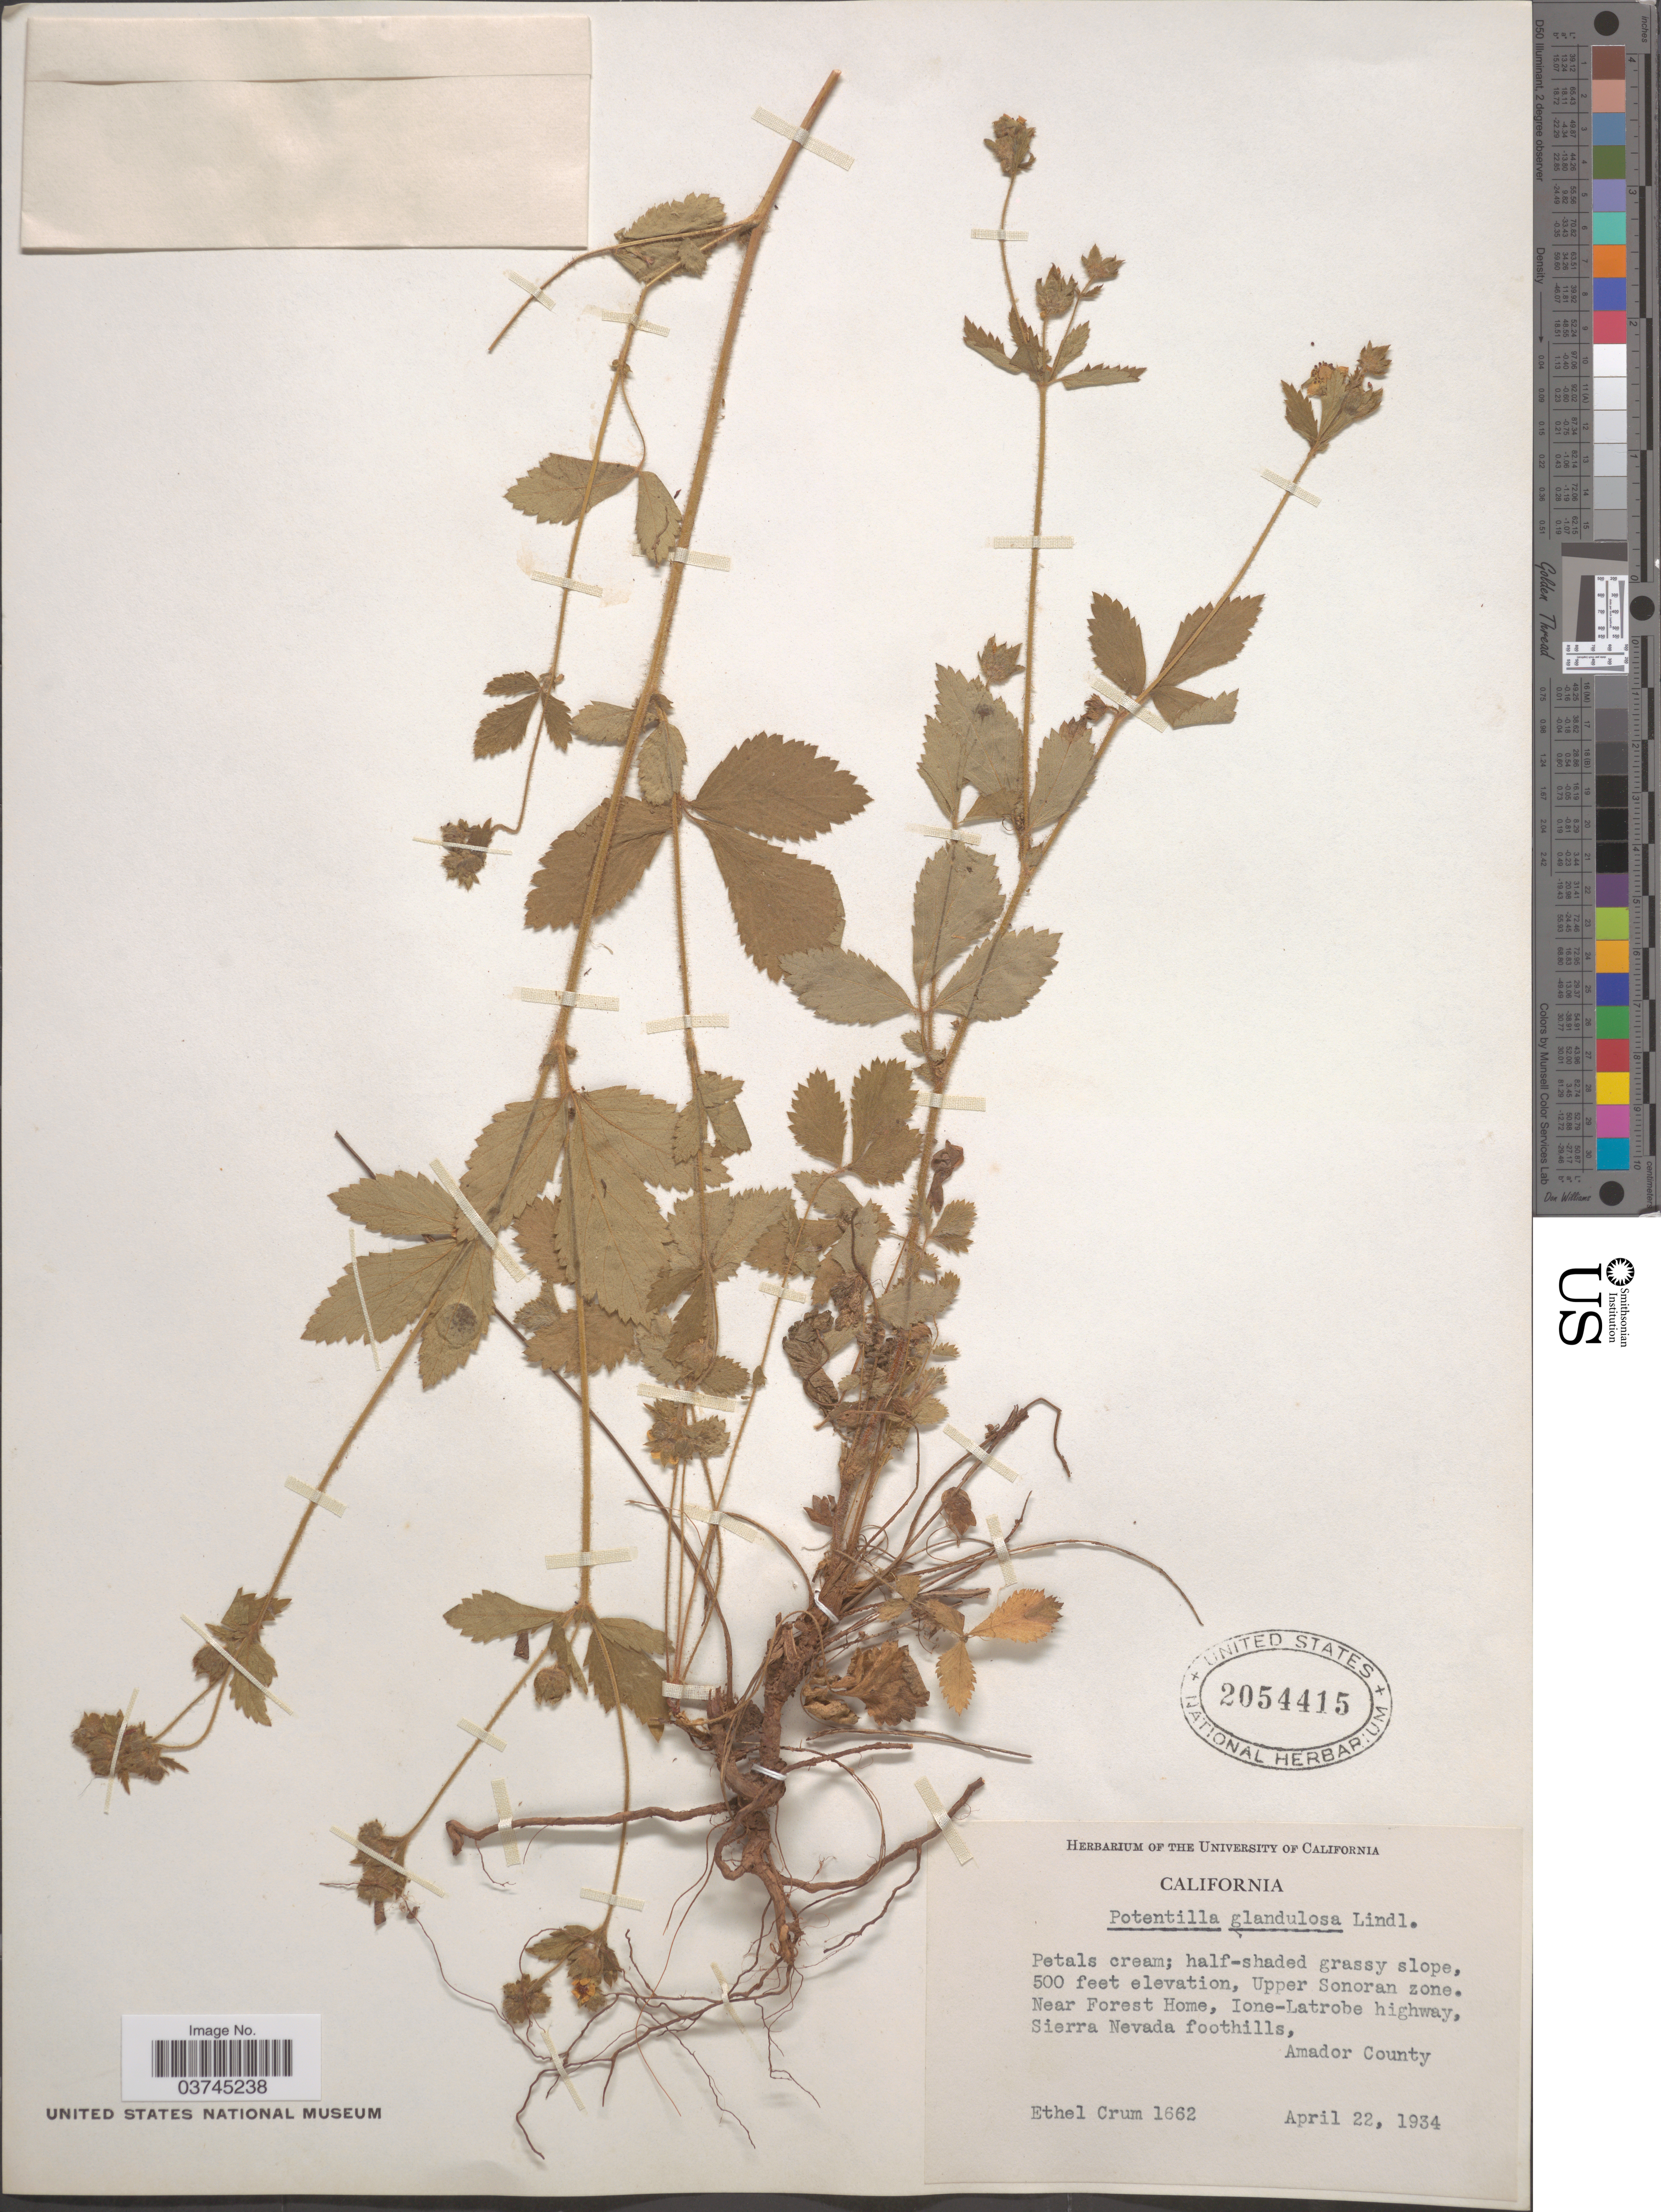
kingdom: Plantae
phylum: Tracheophyta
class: Magnoliopsida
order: Rosales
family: Rosaceae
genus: Drymocallis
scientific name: Drymocallis glandulosa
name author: (Lindl.) Rydb.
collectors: E. K. Crum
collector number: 1662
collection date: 1934-04-22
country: United States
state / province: California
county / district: Amador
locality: Upper Sonoran zone. Near Forest Home, Ione-Latrobe highway, Sierra Nevada foothills, Amador County.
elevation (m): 152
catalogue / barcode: US 2054415